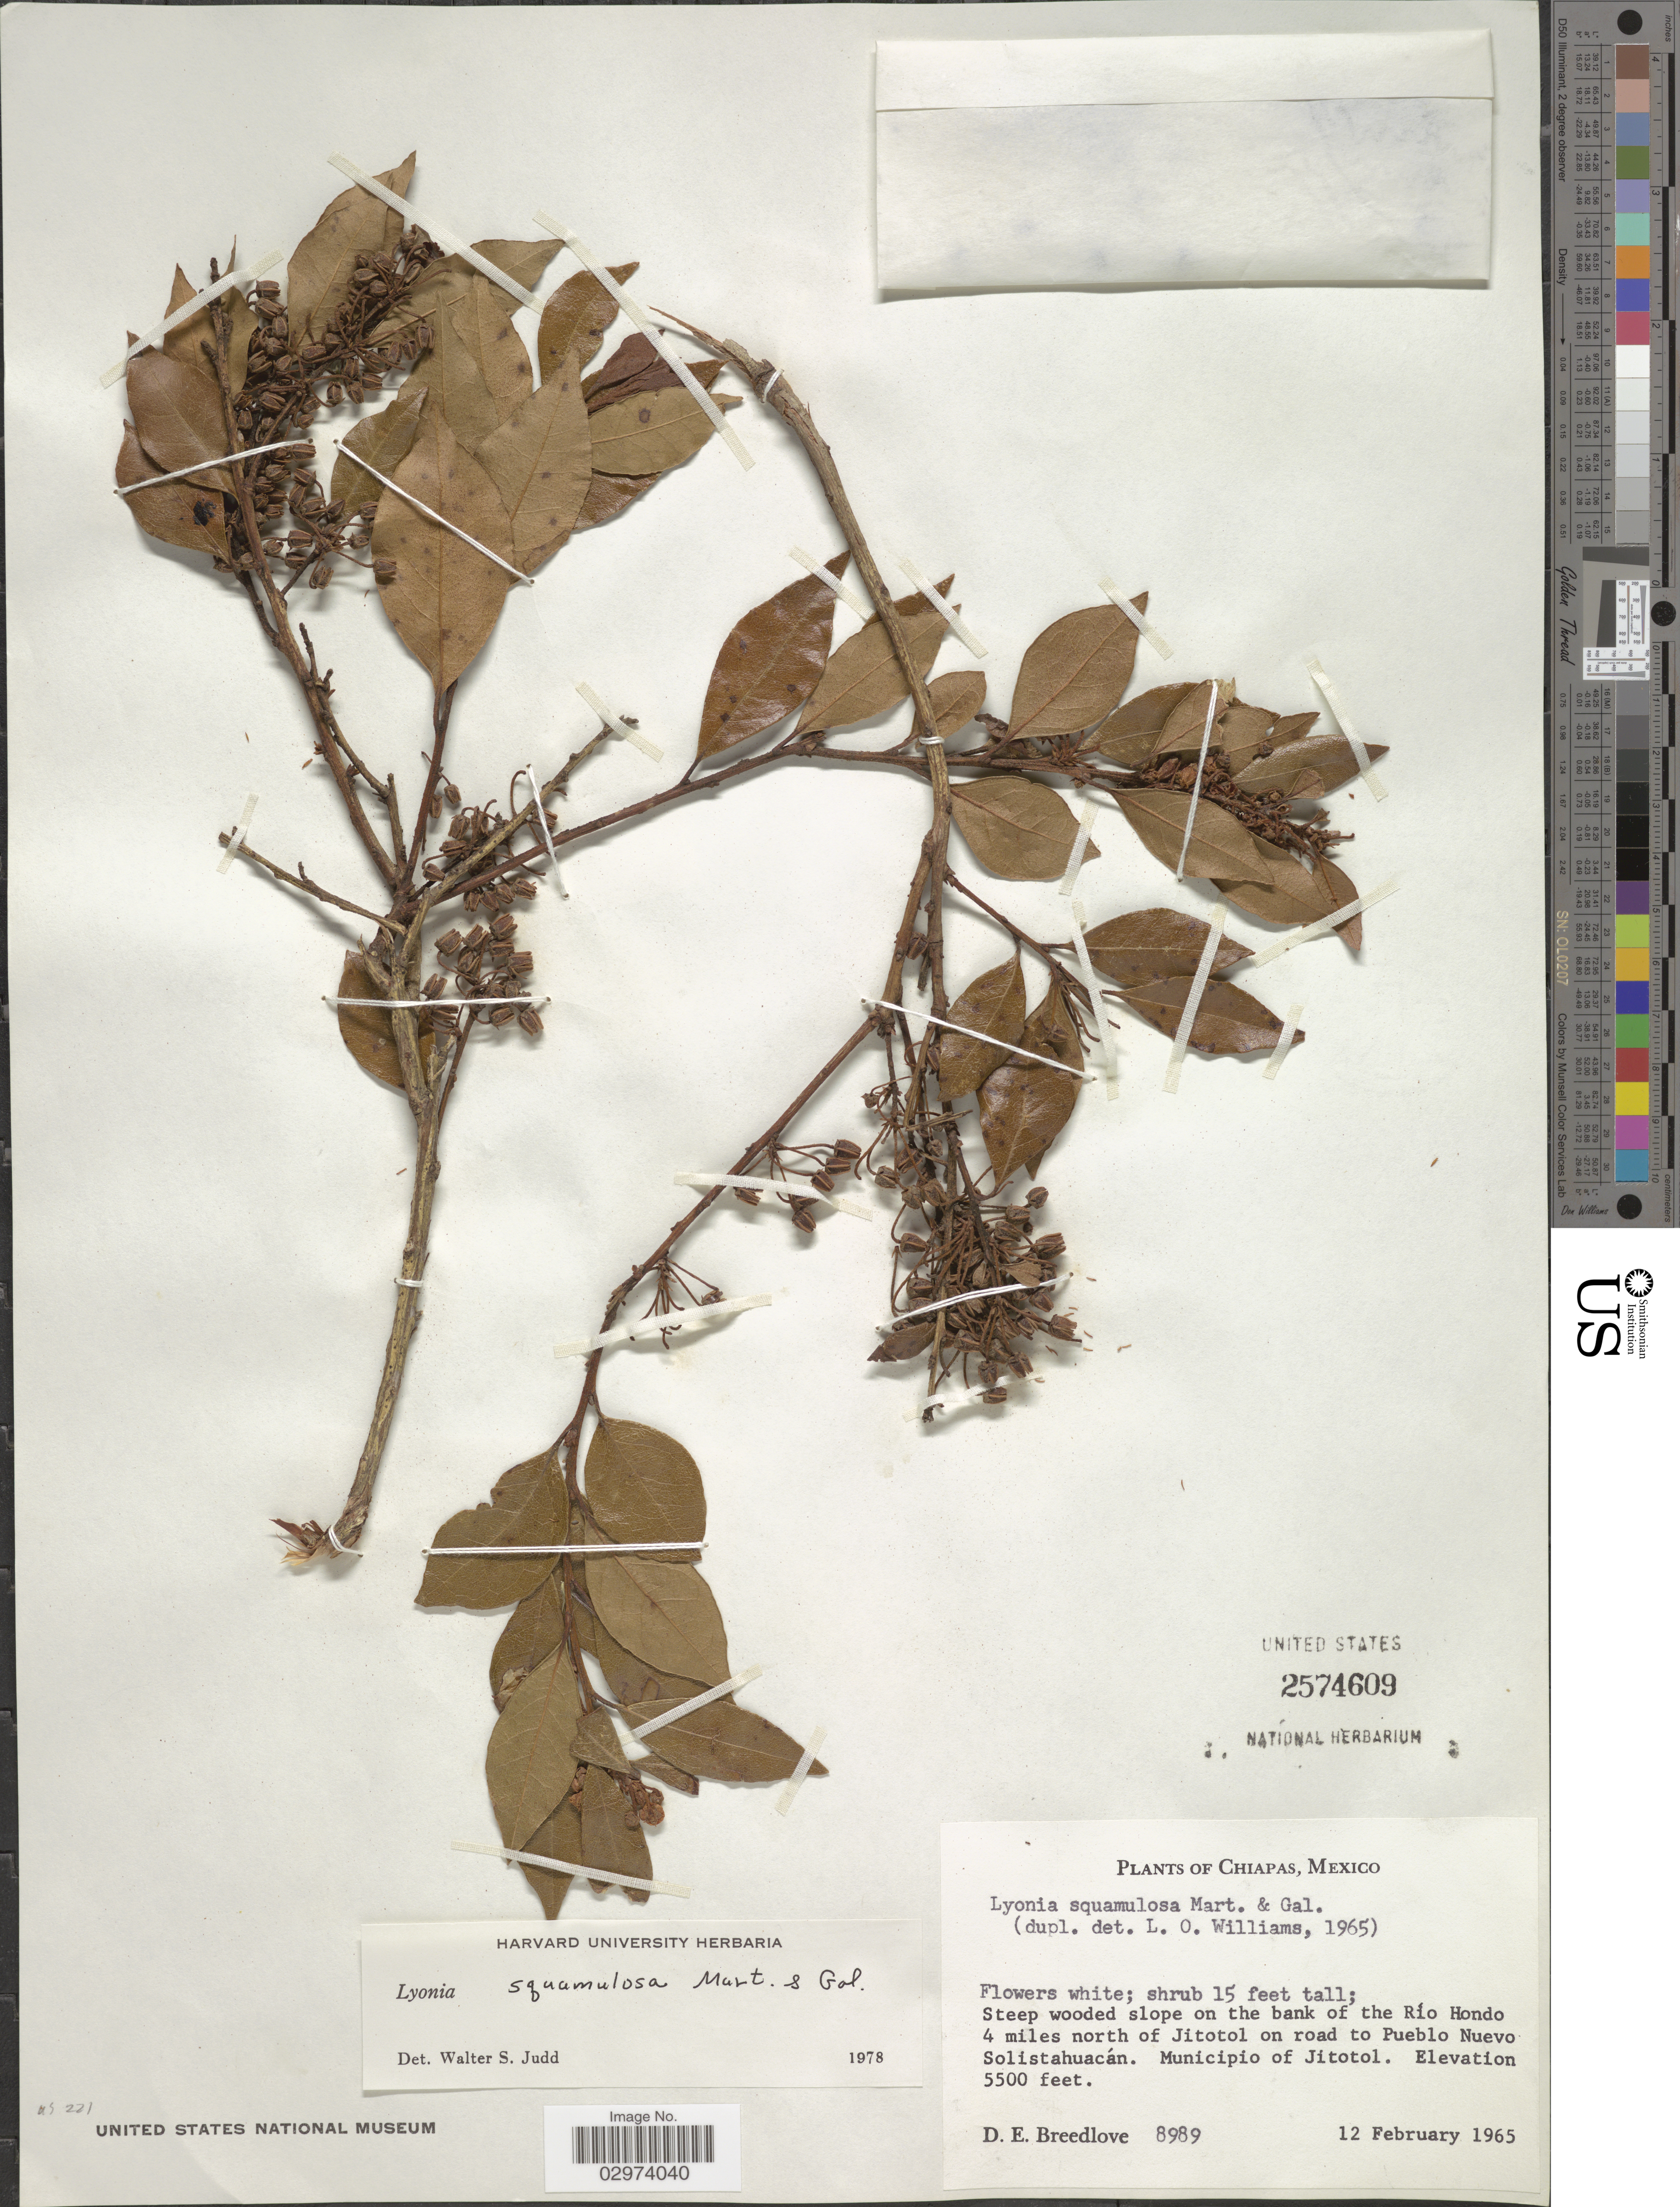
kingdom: Plantae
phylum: Tracheophyta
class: Magnoliopsida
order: Ericales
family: Ericaceae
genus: Lyonia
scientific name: Lyonia squamulosa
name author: M. Martens & Galeotti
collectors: D. E. Breedlove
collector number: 8989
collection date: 1965-02-12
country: Mexico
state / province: Chiapas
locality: Steep wooded slope on the bank of the Río Hondo 4 miles north of Jitotol on road to Pueblo Nuevo Solistahuacán. Municipio of Jitotol.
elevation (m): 1676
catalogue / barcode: US 2574609